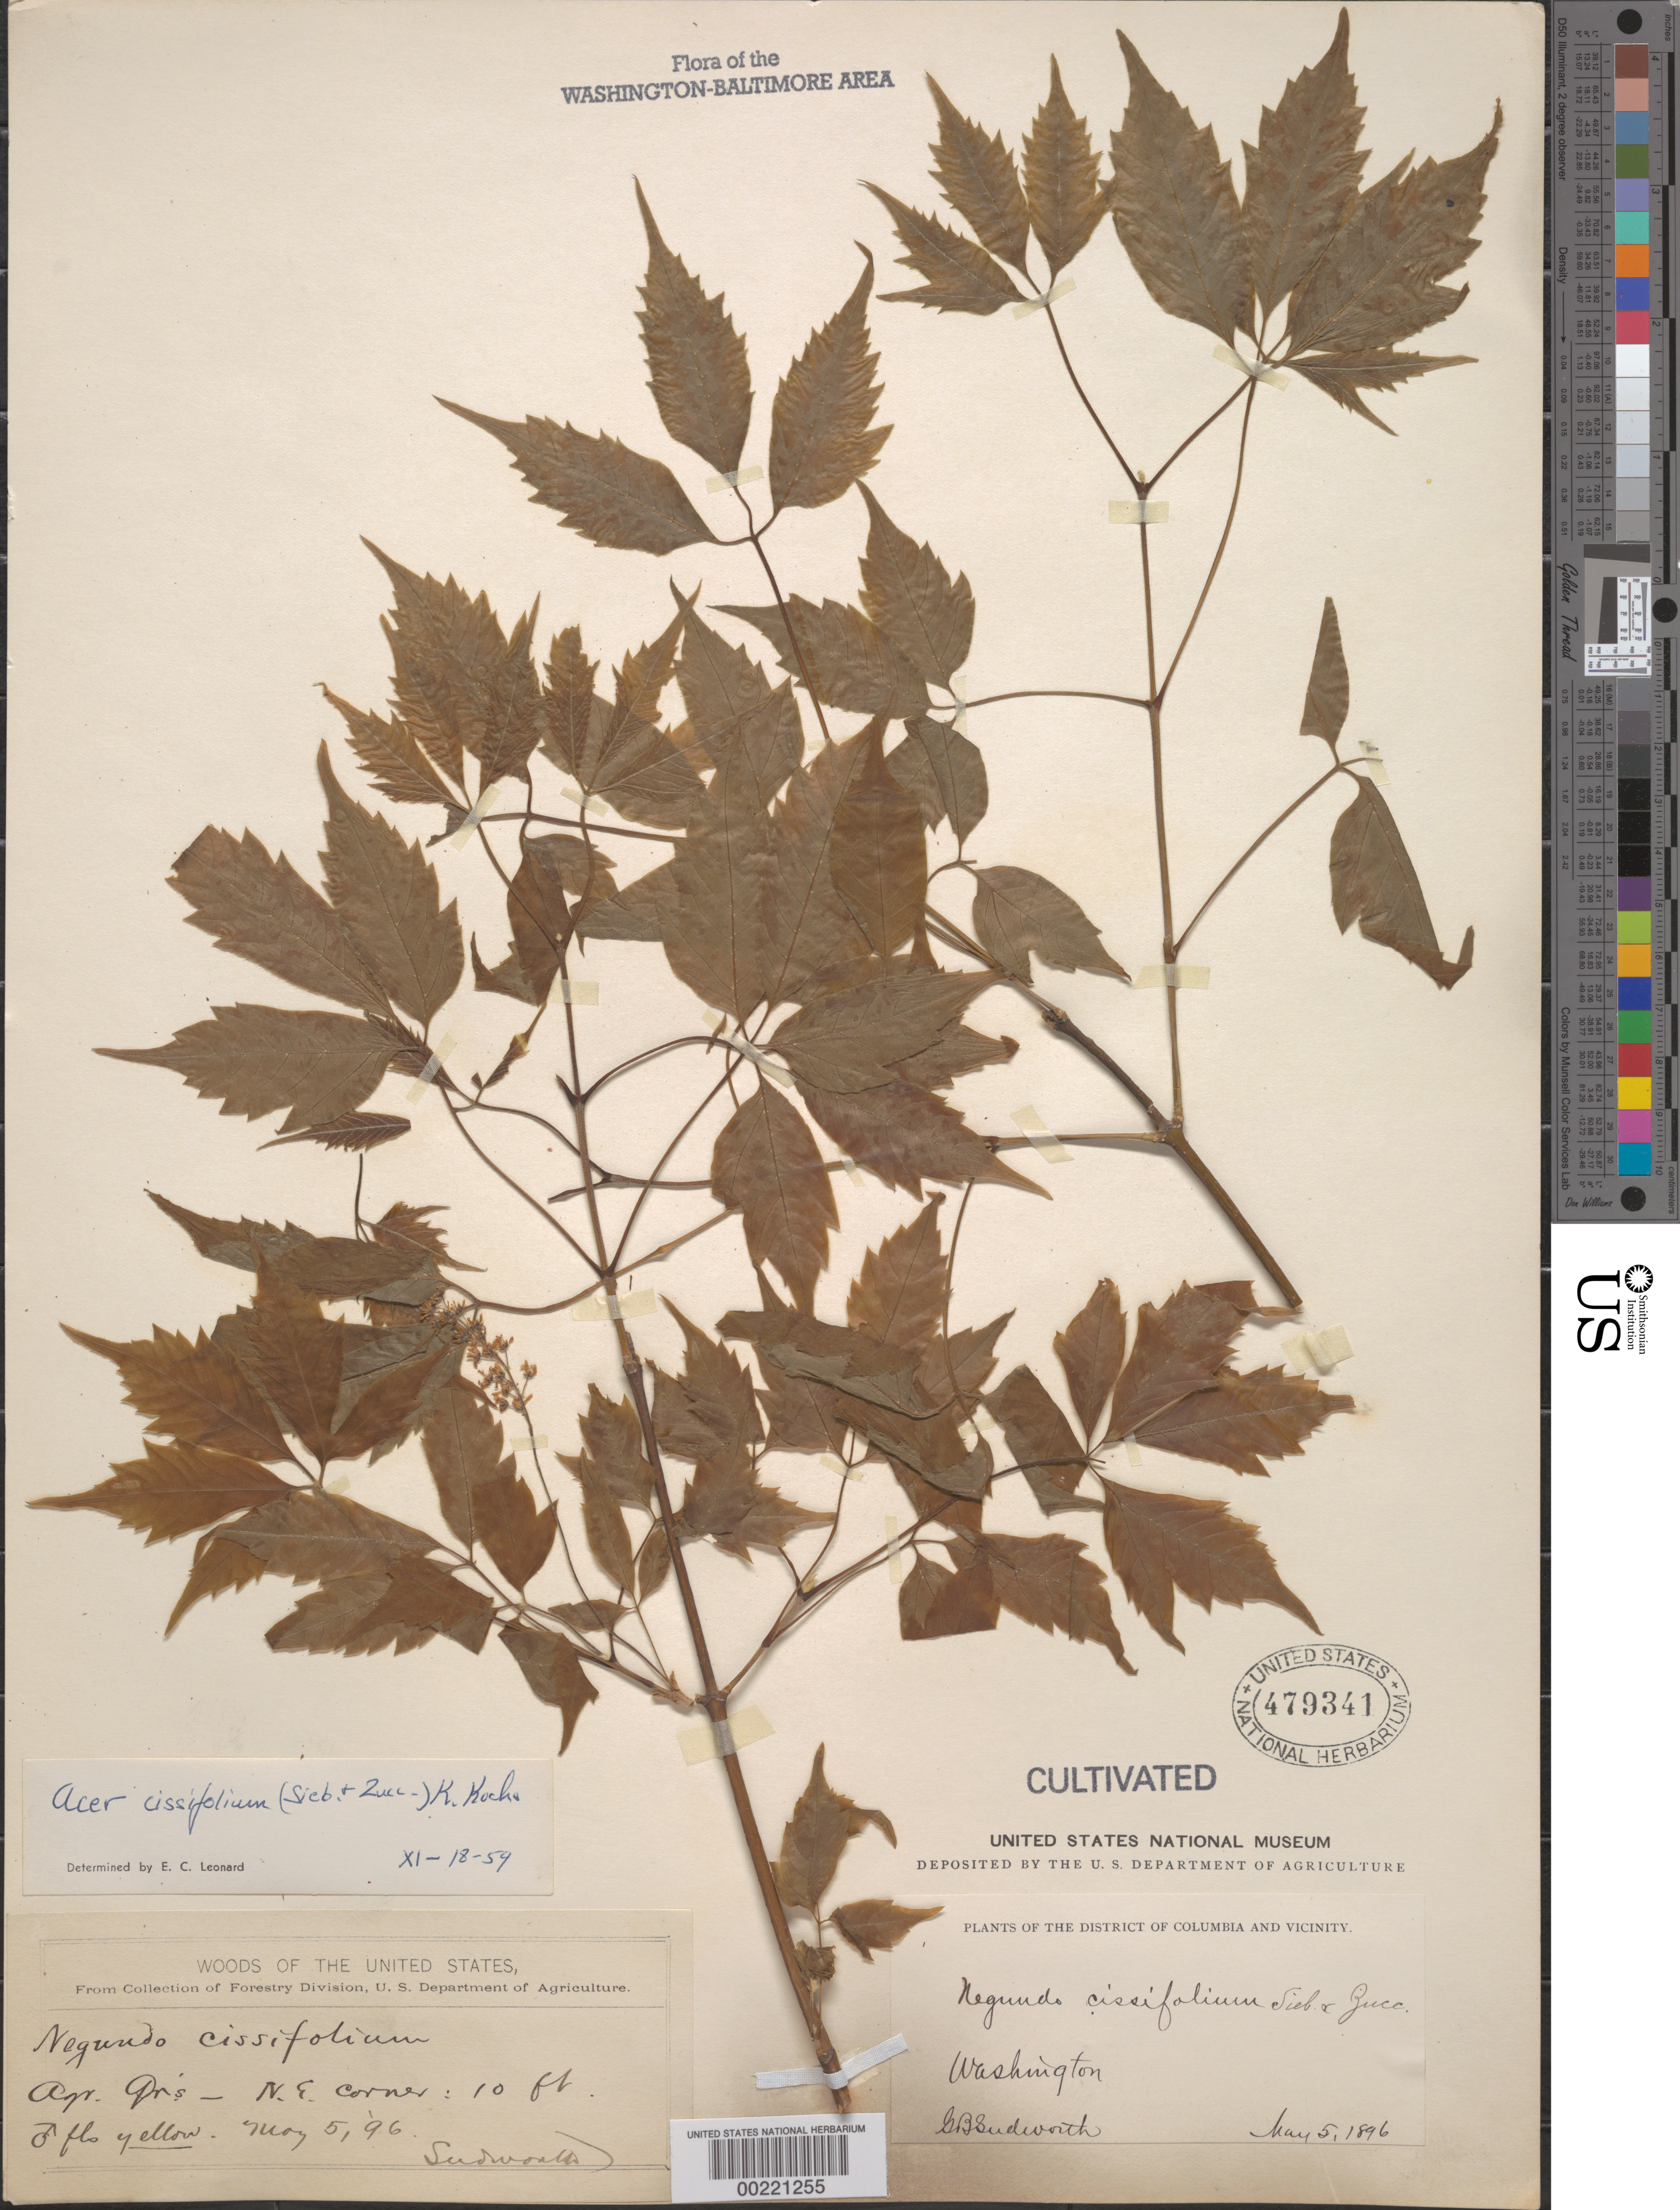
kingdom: Plantae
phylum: Tracheophyta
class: Magnoliopsida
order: Sapindales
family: Sapindaceae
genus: Acer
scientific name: Acer cissifolium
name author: (Siebold & Zucc.) K. Koch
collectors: G. B. Sudworth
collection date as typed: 05 May 1896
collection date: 1896-05-05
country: United States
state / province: District of Columbia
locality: Department of Agriculture grounds, NE corner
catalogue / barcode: US 479341